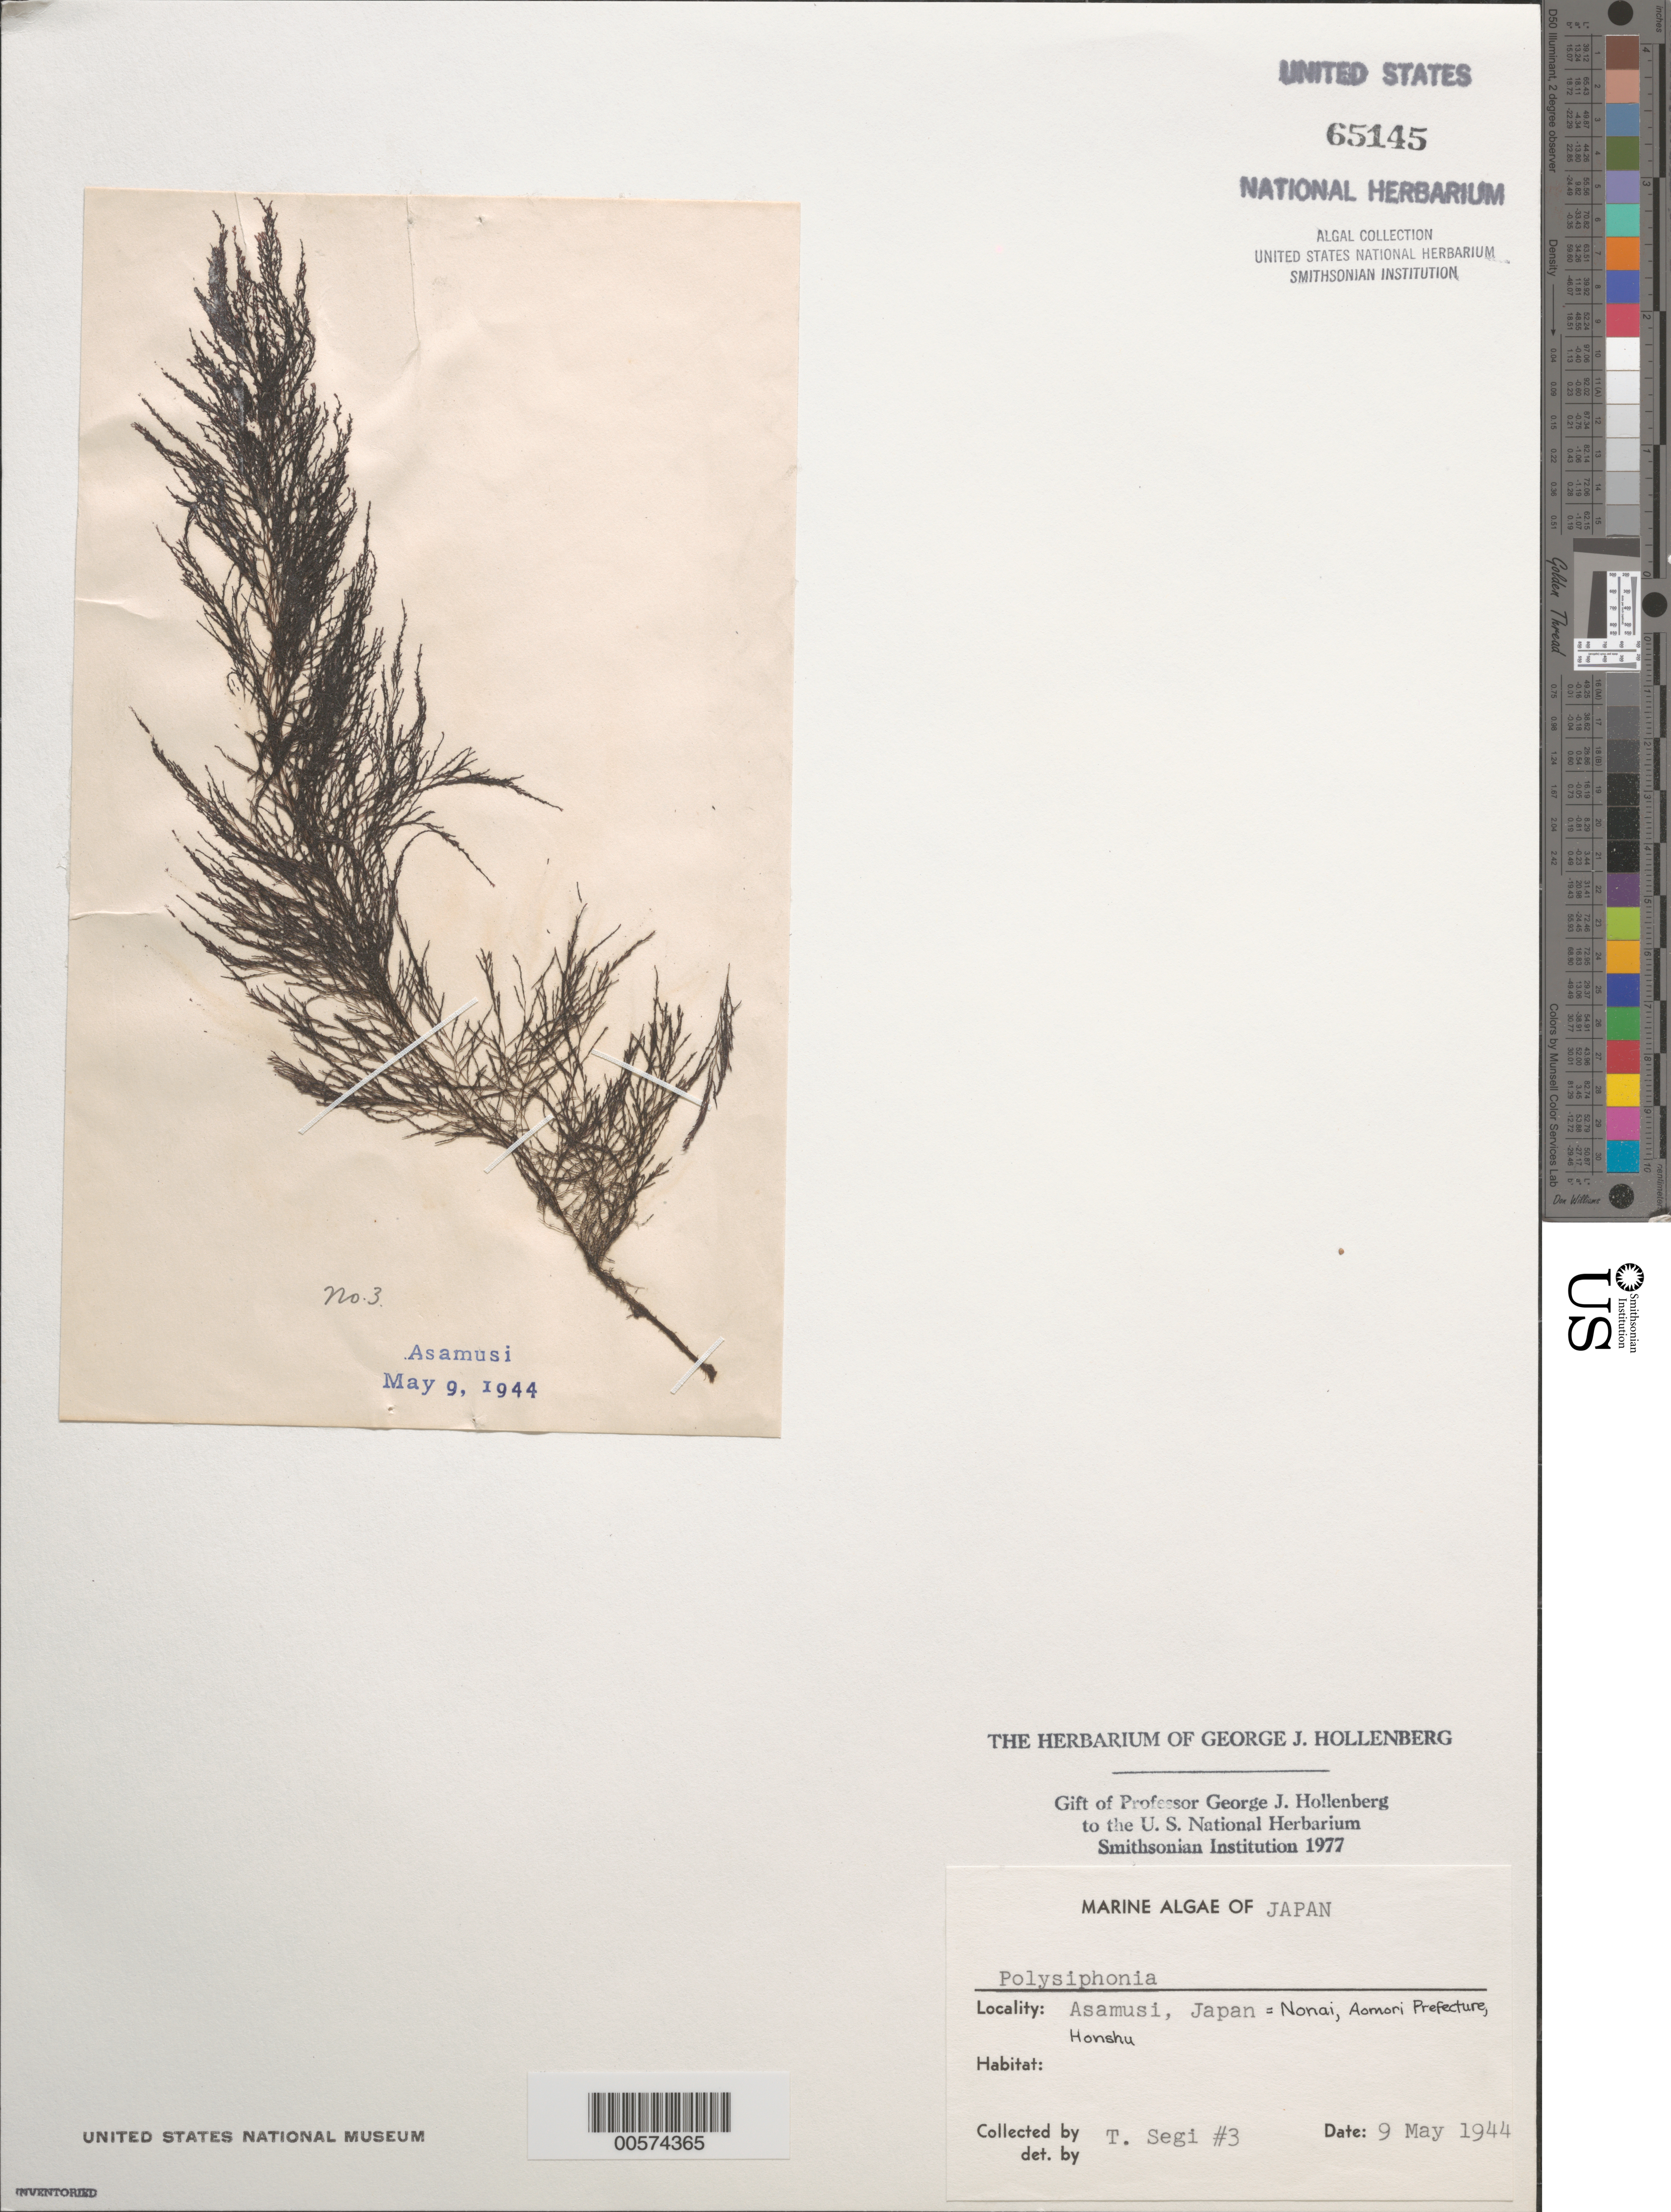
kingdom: Plantae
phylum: Rhodophyta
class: Florideophyceae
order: Ceramiales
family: Rhodomelaceae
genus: Polysiphonia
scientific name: Polysiphonia sp.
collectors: T. Segi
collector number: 3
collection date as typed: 09 May 1944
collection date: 1944-05-09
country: Japan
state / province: Aomori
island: Honshu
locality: Nonai (Asamusi)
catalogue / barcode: US 65145